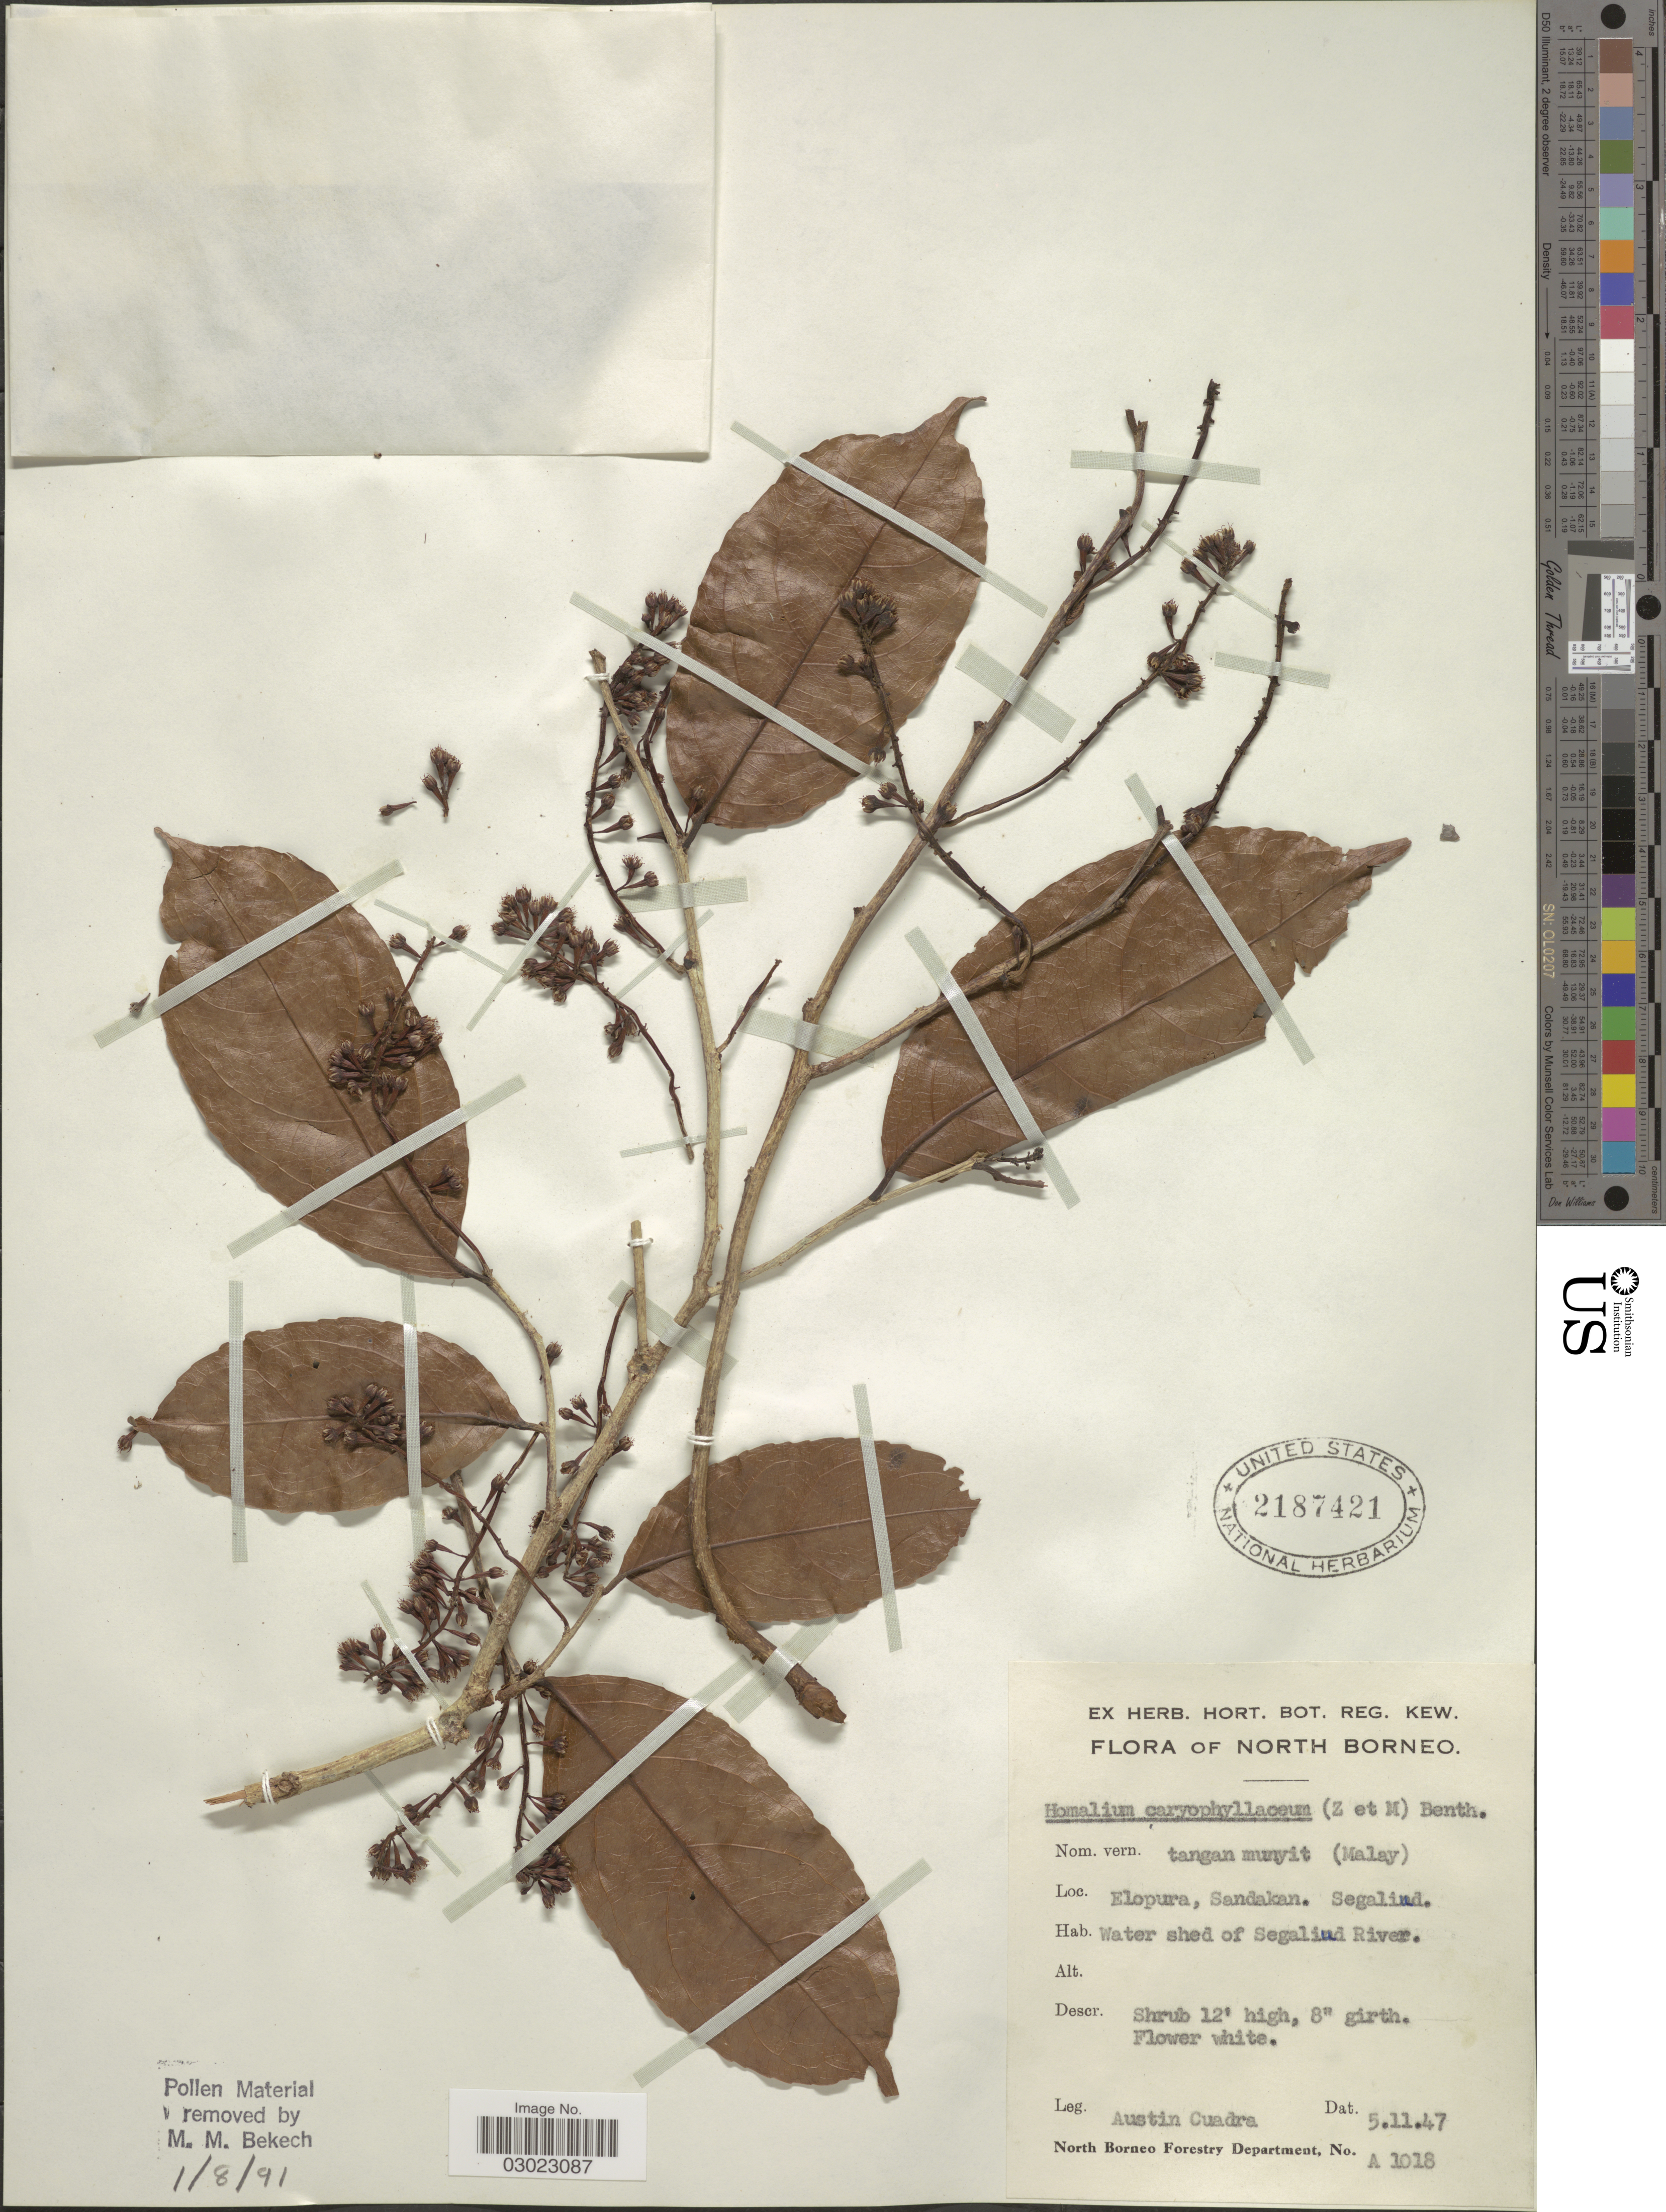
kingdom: Plantae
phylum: Tracheophyta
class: Magnoliopsida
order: Malpighiales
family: Salicaceae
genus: Homalium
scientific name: Homalium caryophyllaceum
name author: Benth.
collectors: A. Cuadra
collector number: A1018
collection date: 1947-11-05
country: Malaysia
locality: North Borneo. Elupura, Sandakan. Segaliud. Water shed of Segaliud River.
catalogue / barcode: US 2187421